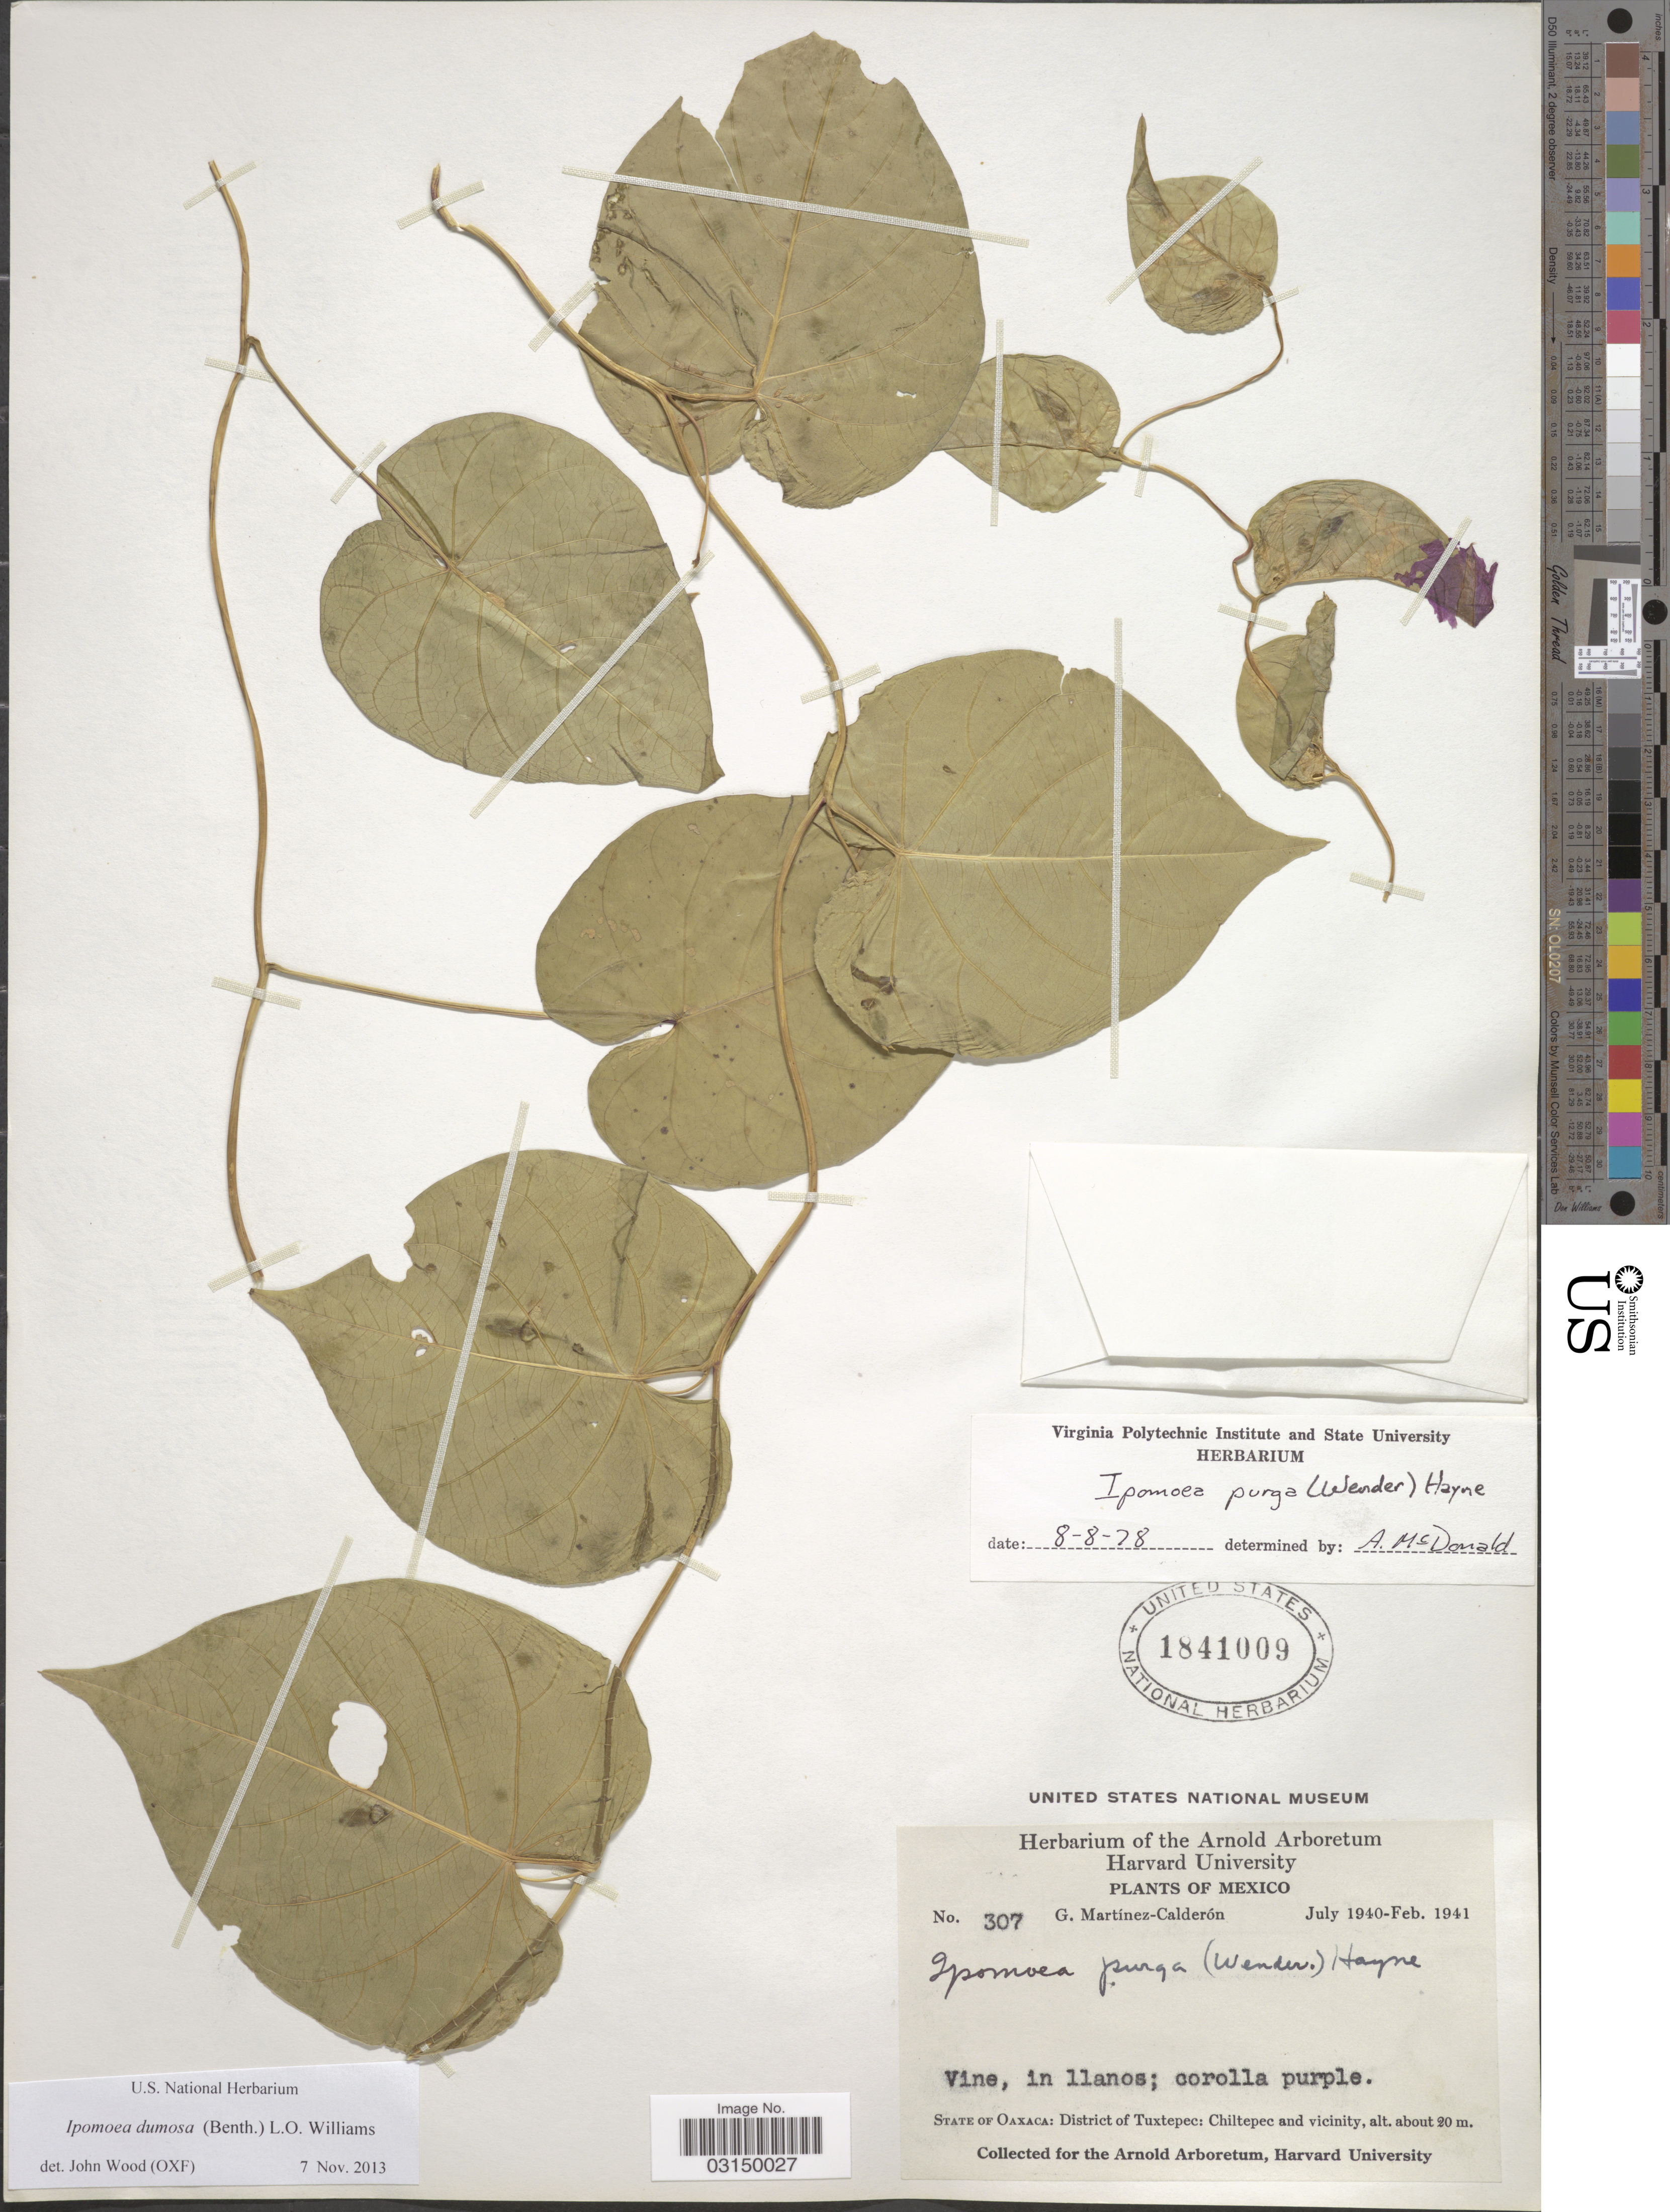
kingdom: Plantae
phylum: Tracheophyta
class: Magnoliopsida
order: Solanales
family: Convolvulaceae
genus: Ipomoea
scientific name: Ipomoea dumosa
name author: (Benth.) L.O. Williams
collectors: G. Martínez Calderón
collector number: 307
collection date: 1940-07/1941-02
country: Mexico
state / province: Oaxaca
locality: District of Tuxtepec: Chiltepec and vicinity.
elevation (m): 20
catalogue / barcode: US 1841009